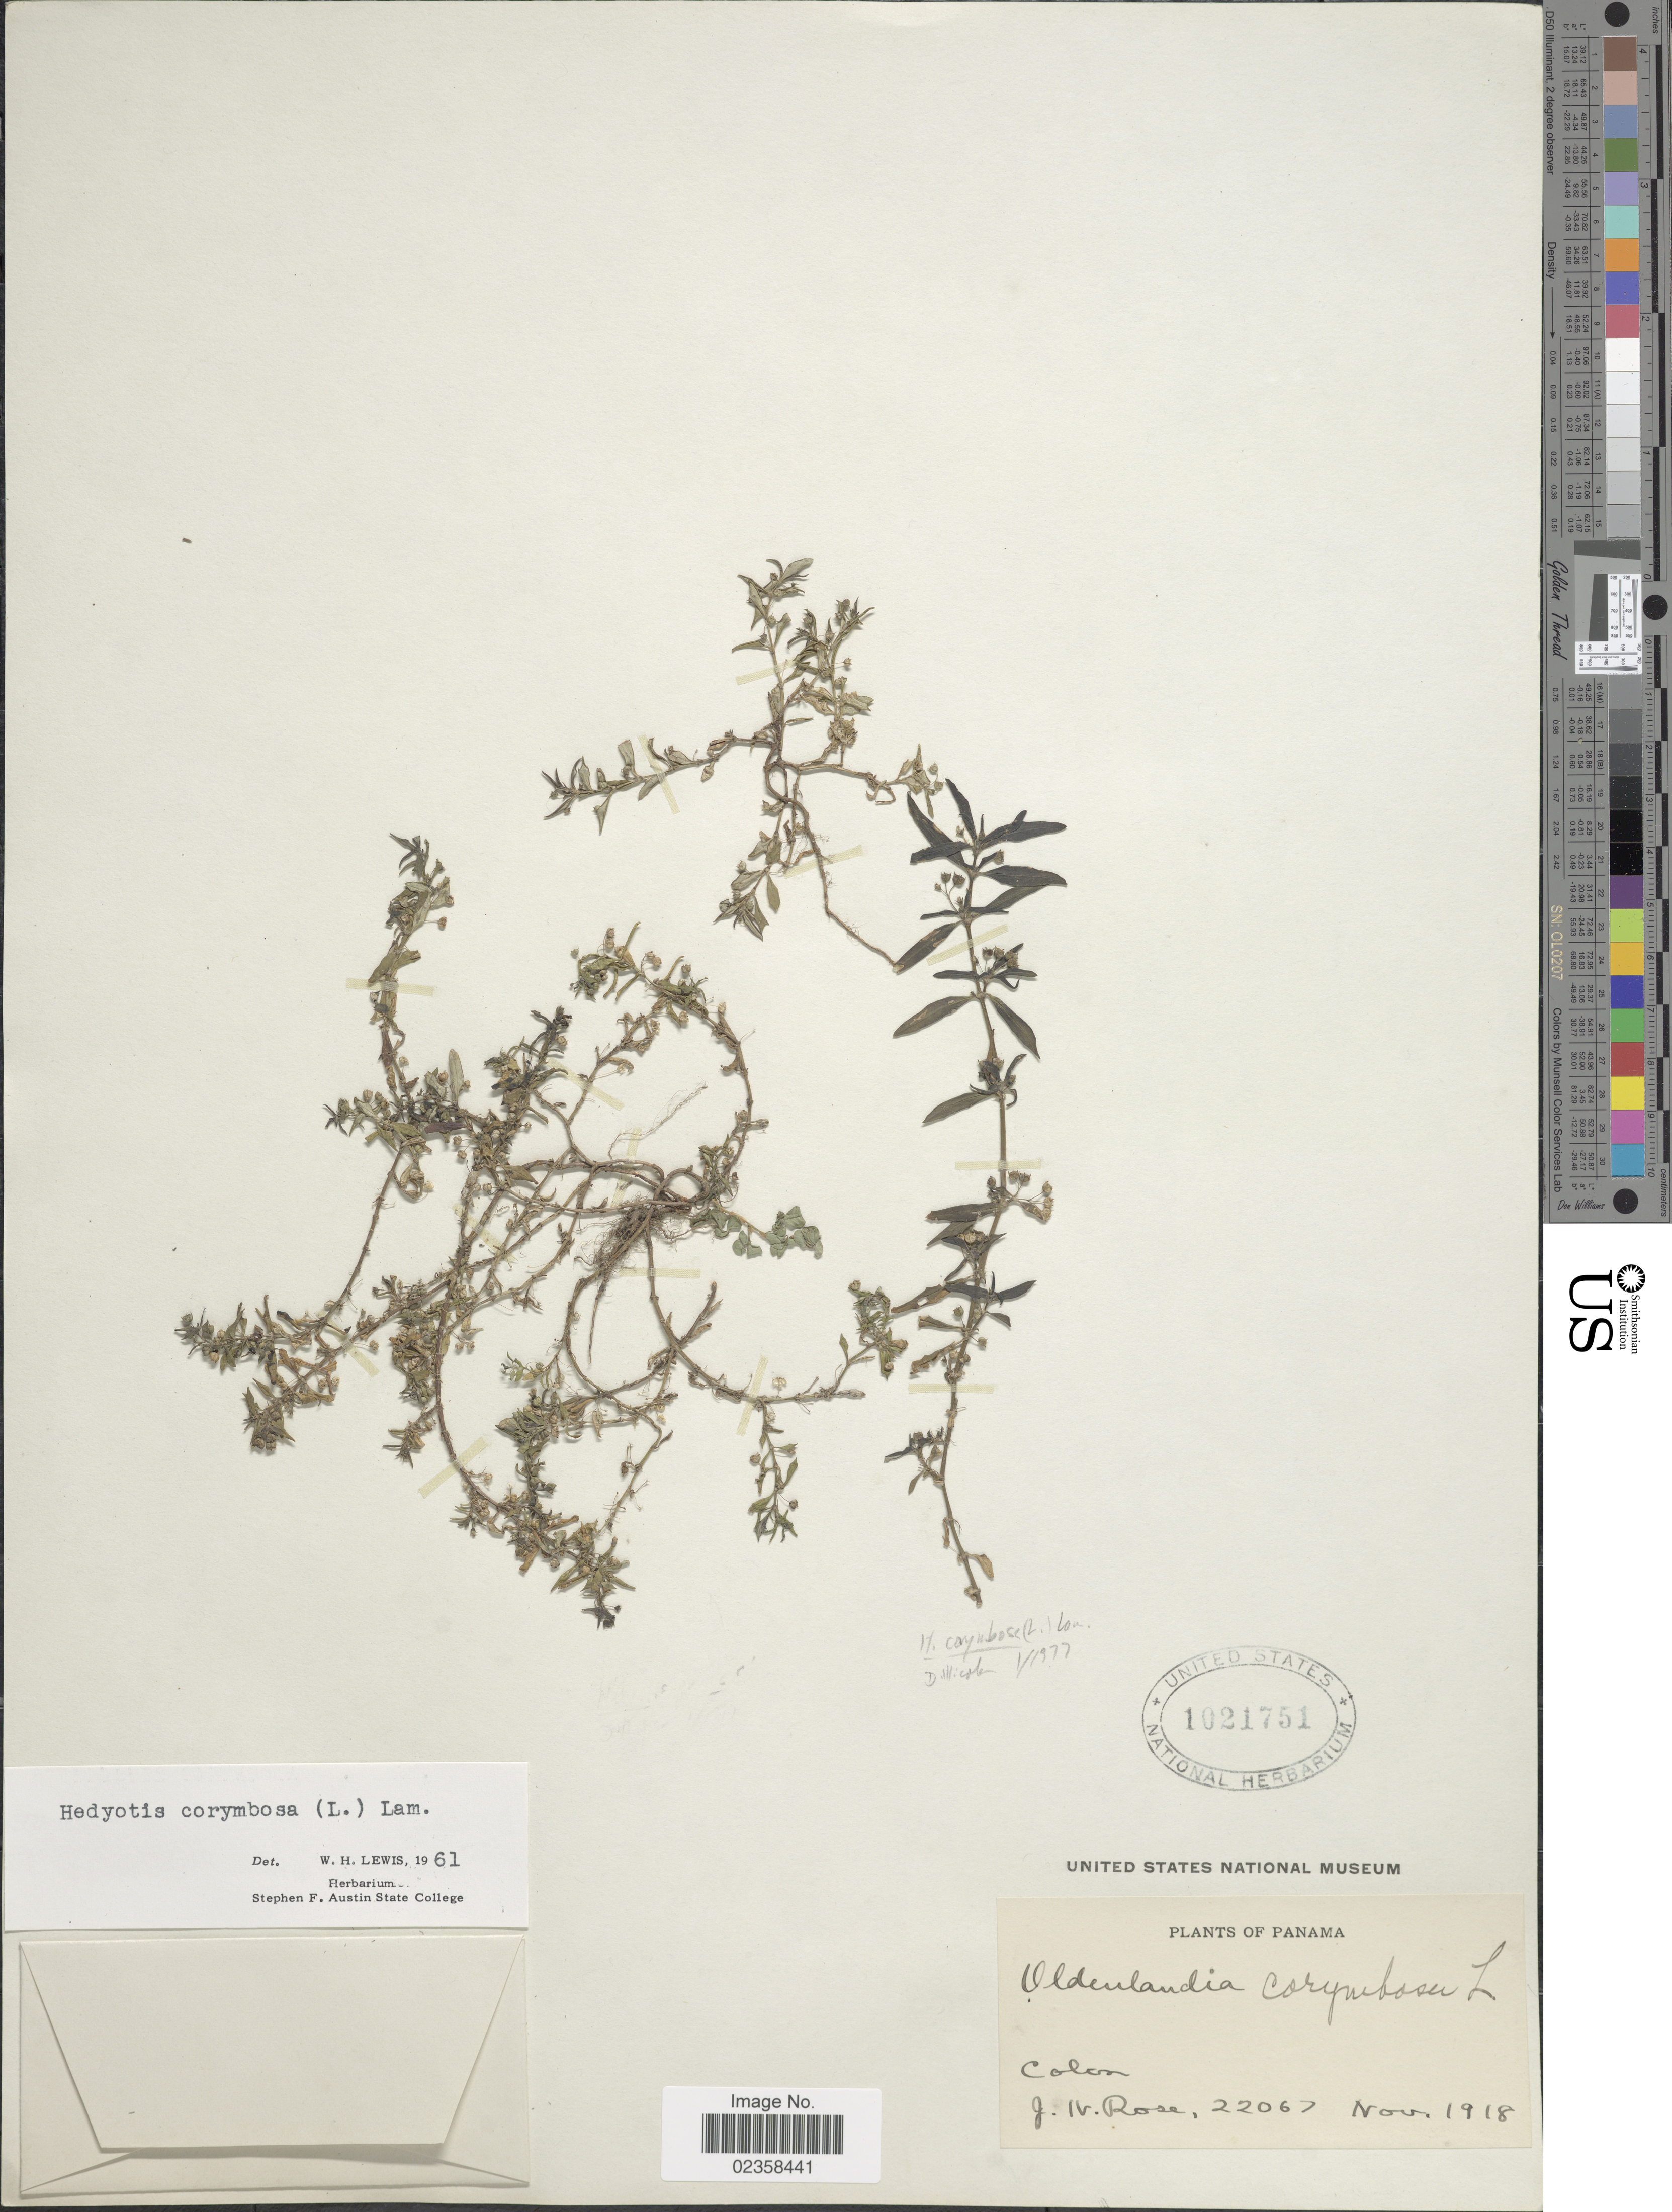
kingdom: Plantae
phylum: Tracheophyta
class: Magnoliopsida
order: Gentianales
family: Rubiaceae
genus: Oldenlandia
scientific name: Oldenlandia corymbosa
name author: L.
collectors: J. N. Rose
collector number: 22067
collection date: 1918-11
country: Panama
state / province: Colón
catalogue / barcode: US 1021751